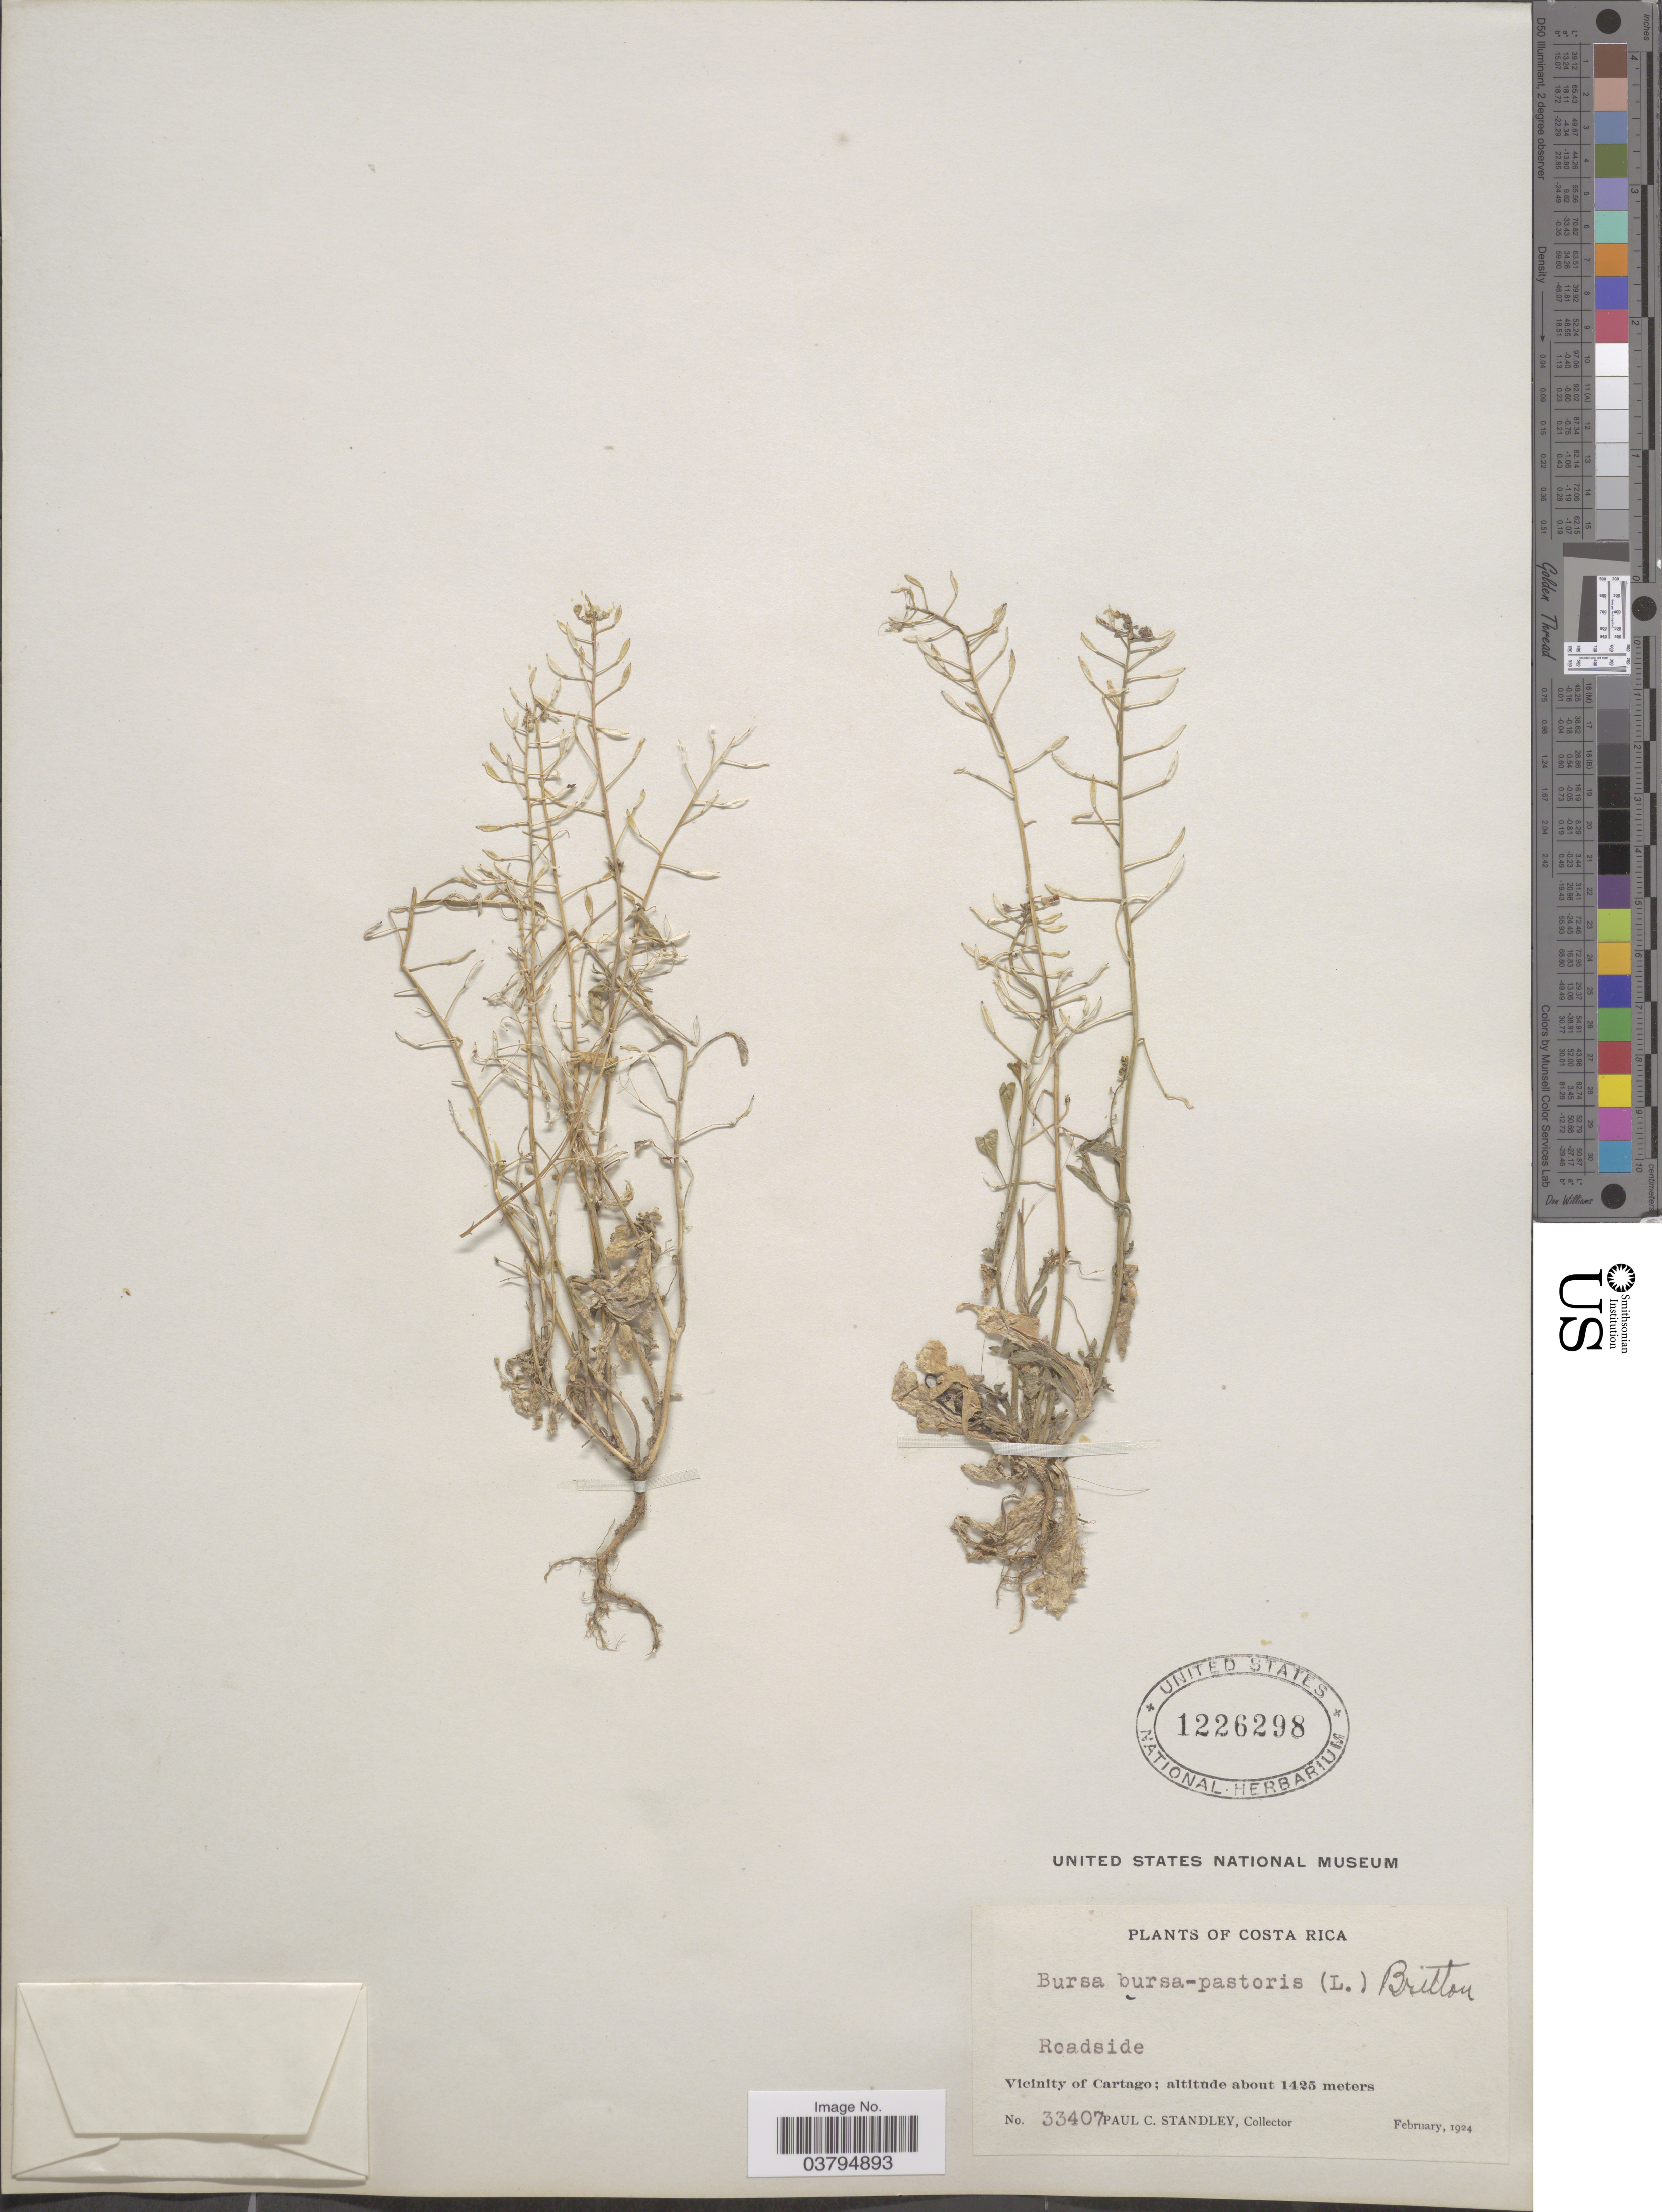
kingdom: Plantae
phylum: Tracheophyta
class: Magnoliopsida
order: Brassicales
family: Brassicaceae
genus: Capsella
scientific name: Capsella bursa-pastoris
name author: (L.) Medik.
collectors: P. C. Standley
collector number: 33407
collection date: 1924-02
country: Costa Rica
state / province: Cartago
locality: Roadside. Vicinity of Cartago.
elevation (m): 1425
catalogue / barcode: US 1226298